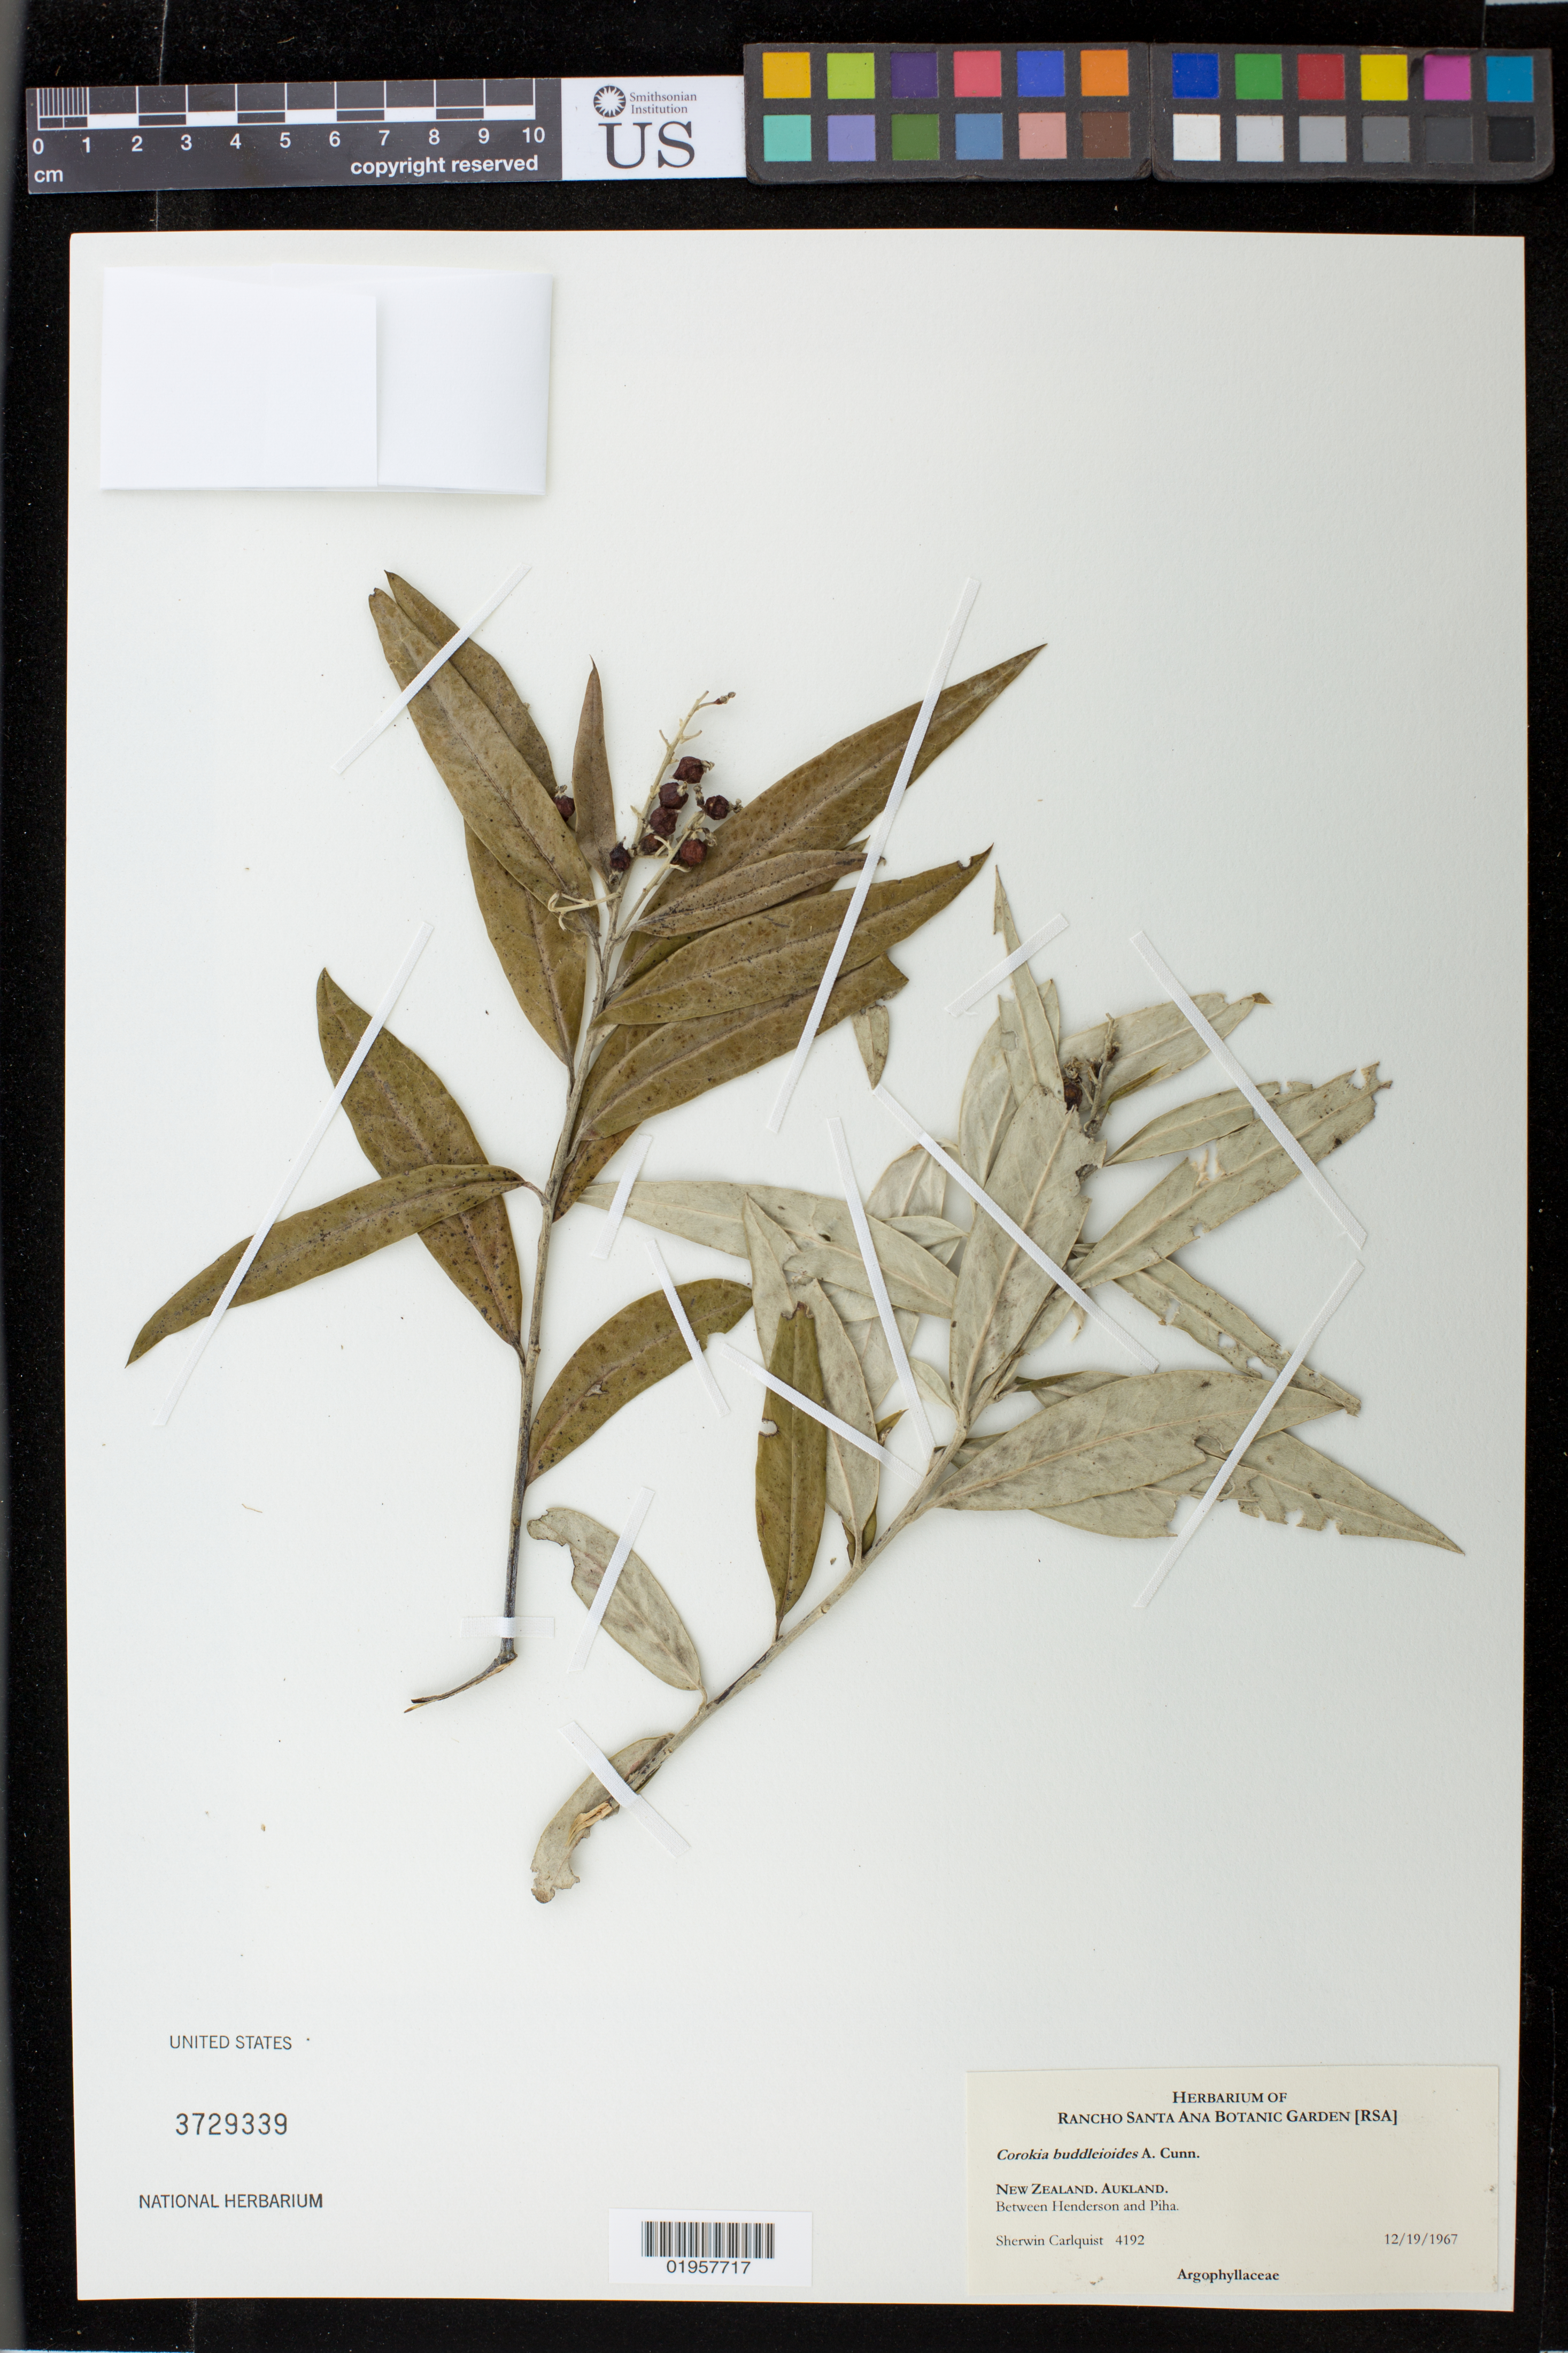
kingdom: Plantae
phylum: Tracheophyta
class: Magnoliopsida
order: Asterales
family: Argophyllaceae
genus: Corokia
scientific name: Corokia buddlejoides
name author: A. Cunn.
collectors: S. Carlquist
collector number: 4192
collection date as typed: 12/19/1967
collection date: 1967-12-19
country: New Zealand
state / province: Auckland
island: North Island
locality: Between Henderson and Piha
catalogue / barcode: US 3729339